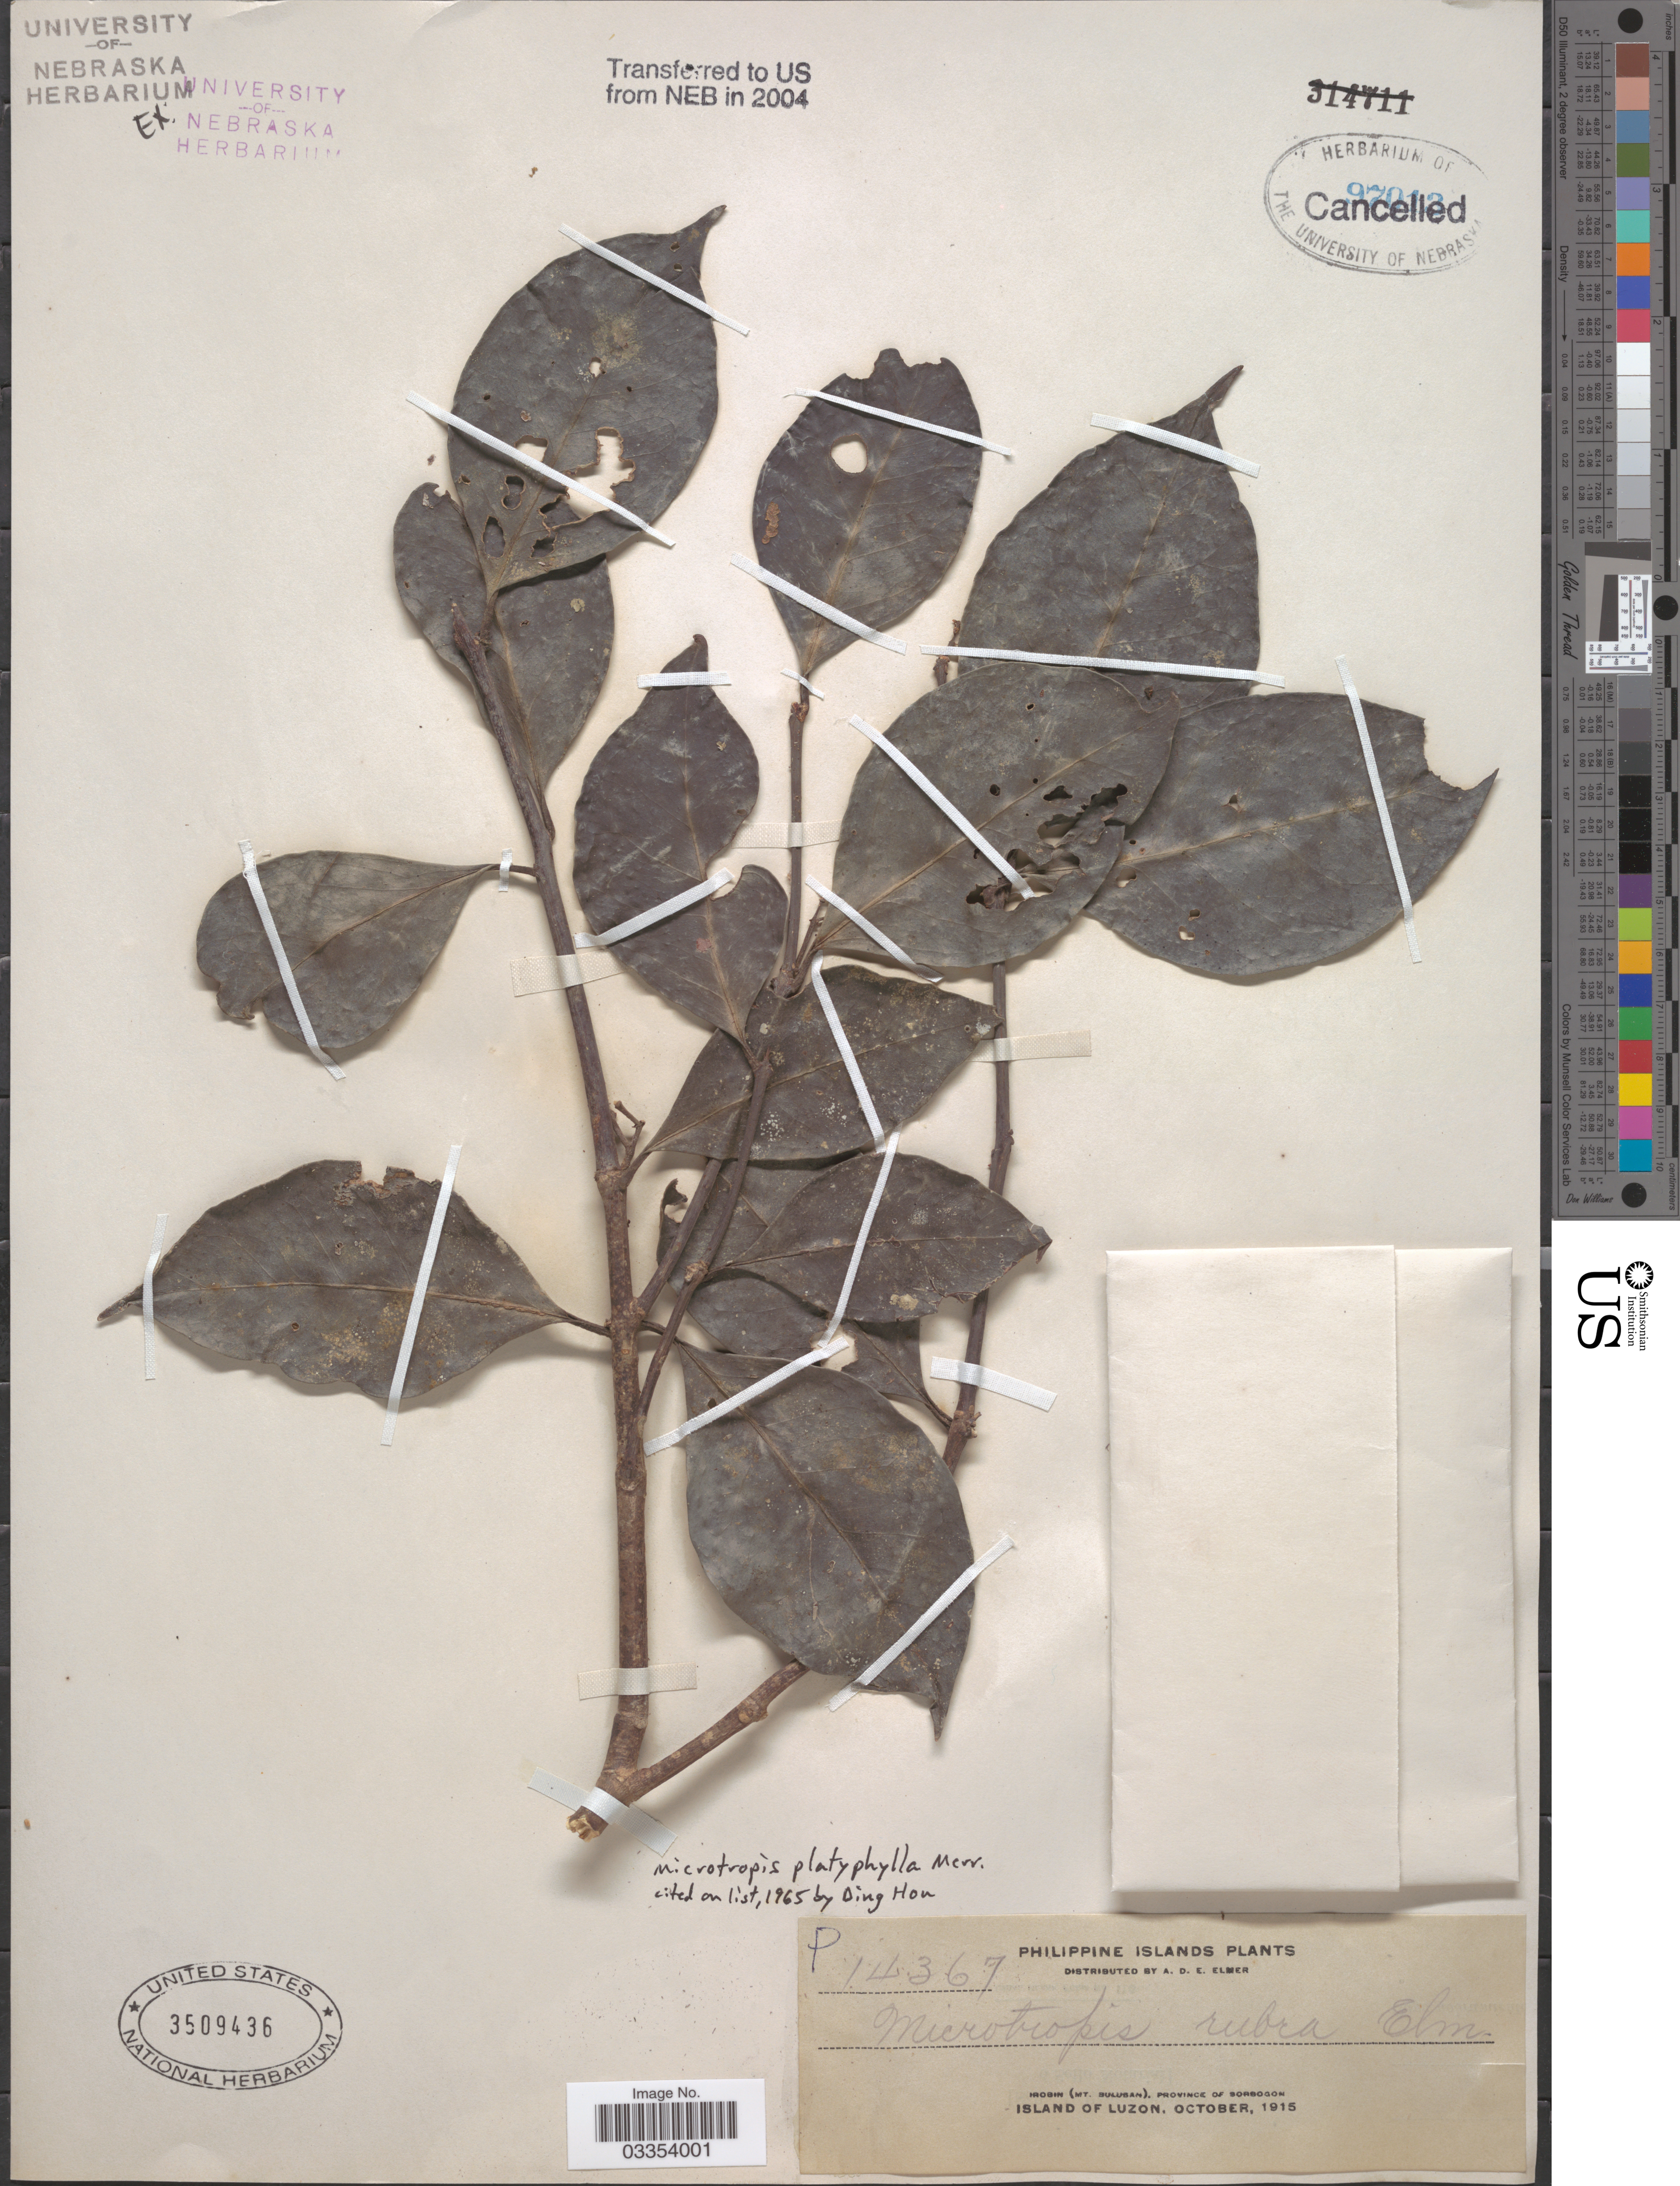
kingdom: Plantae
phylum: Tracheophyta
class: Magnoliopsida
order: Celastrales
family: Celastraceae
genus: Microtropis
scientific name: Microtropis platyphylla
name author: Merr.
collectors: A. D. E. Elmer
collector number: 14367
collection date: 1915-10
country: Philippines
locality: Irosin (Mt. Bulusan), Province of Sorsogon. Island of Luzon.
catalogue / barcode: US 3509436